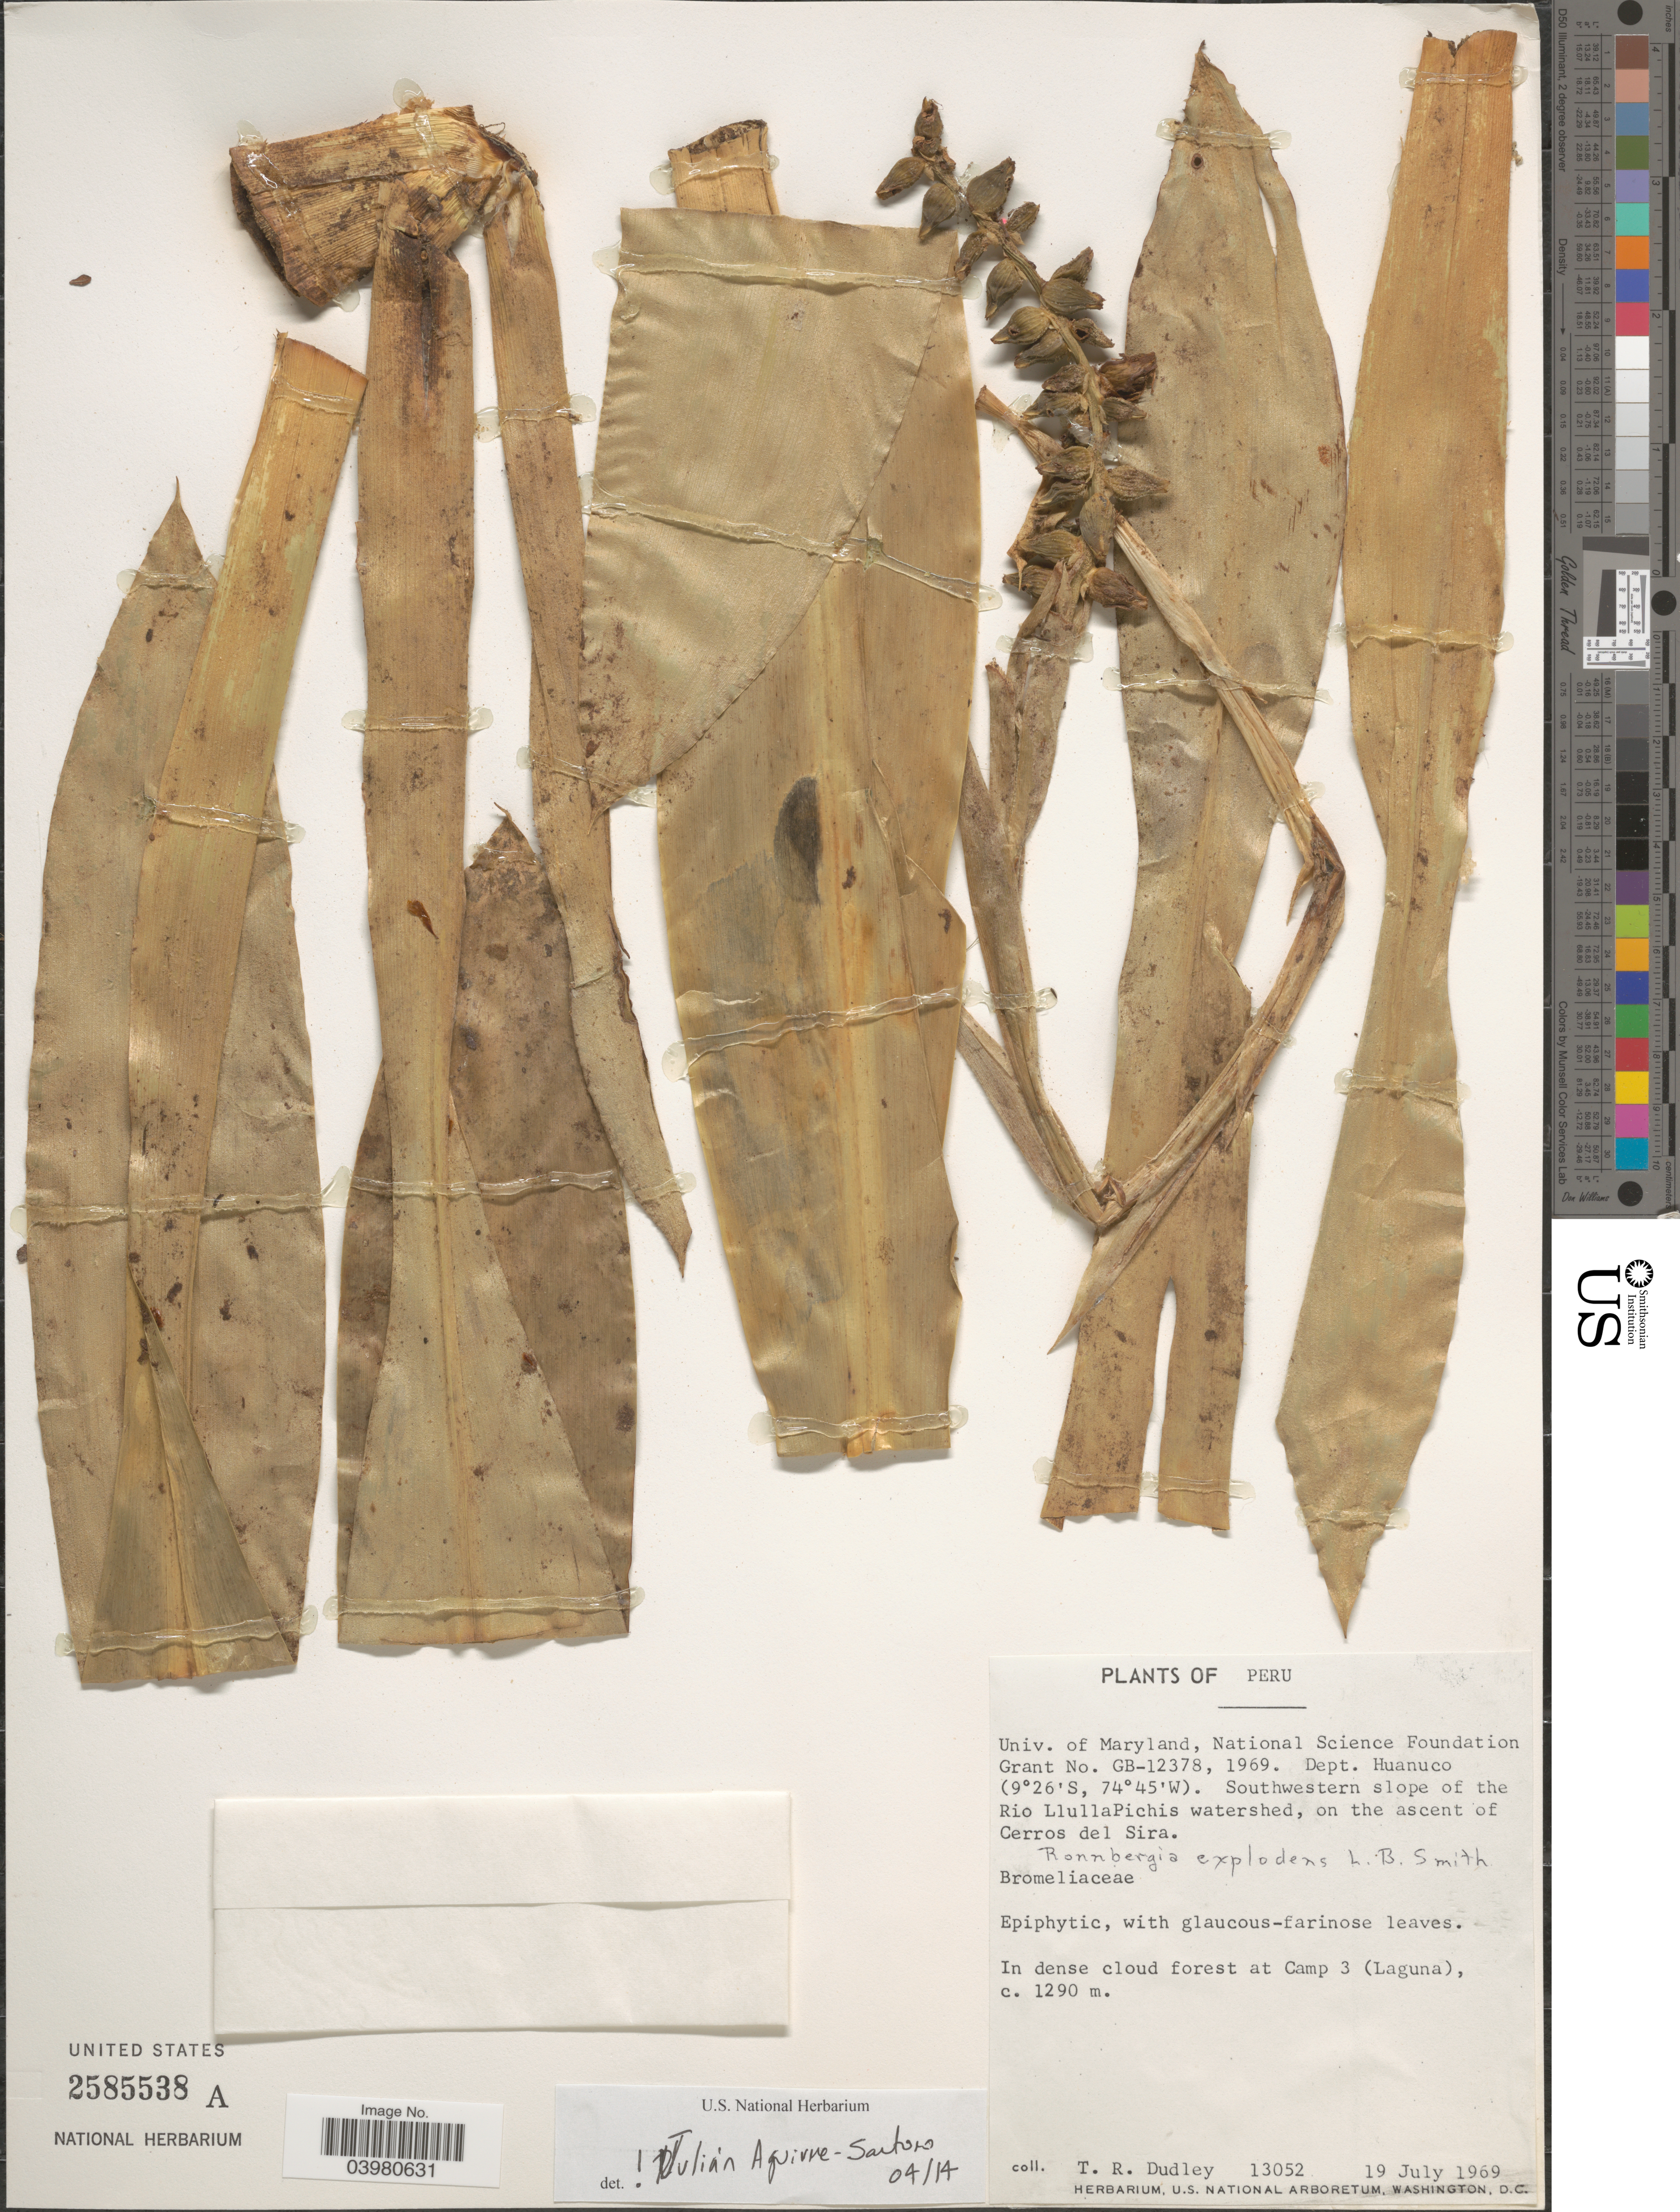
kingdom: Plantae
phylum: Tracheophyta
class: Liliopsida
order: Poales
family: Bromeliaceae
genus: Ronnbergia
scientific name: Ronnbergia explodens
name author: L.B. Sm.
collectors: T. R. Dudley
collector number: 13052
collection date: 1969-07-19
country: Peru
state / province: Huánuco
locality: Southwestern slope of the Rio LlullaPichis watershed, on the ascent of Cerros del Sira. In dense cloud forest at Camp 3 (Laguna).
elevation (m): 1290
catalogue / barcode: US 2585538A